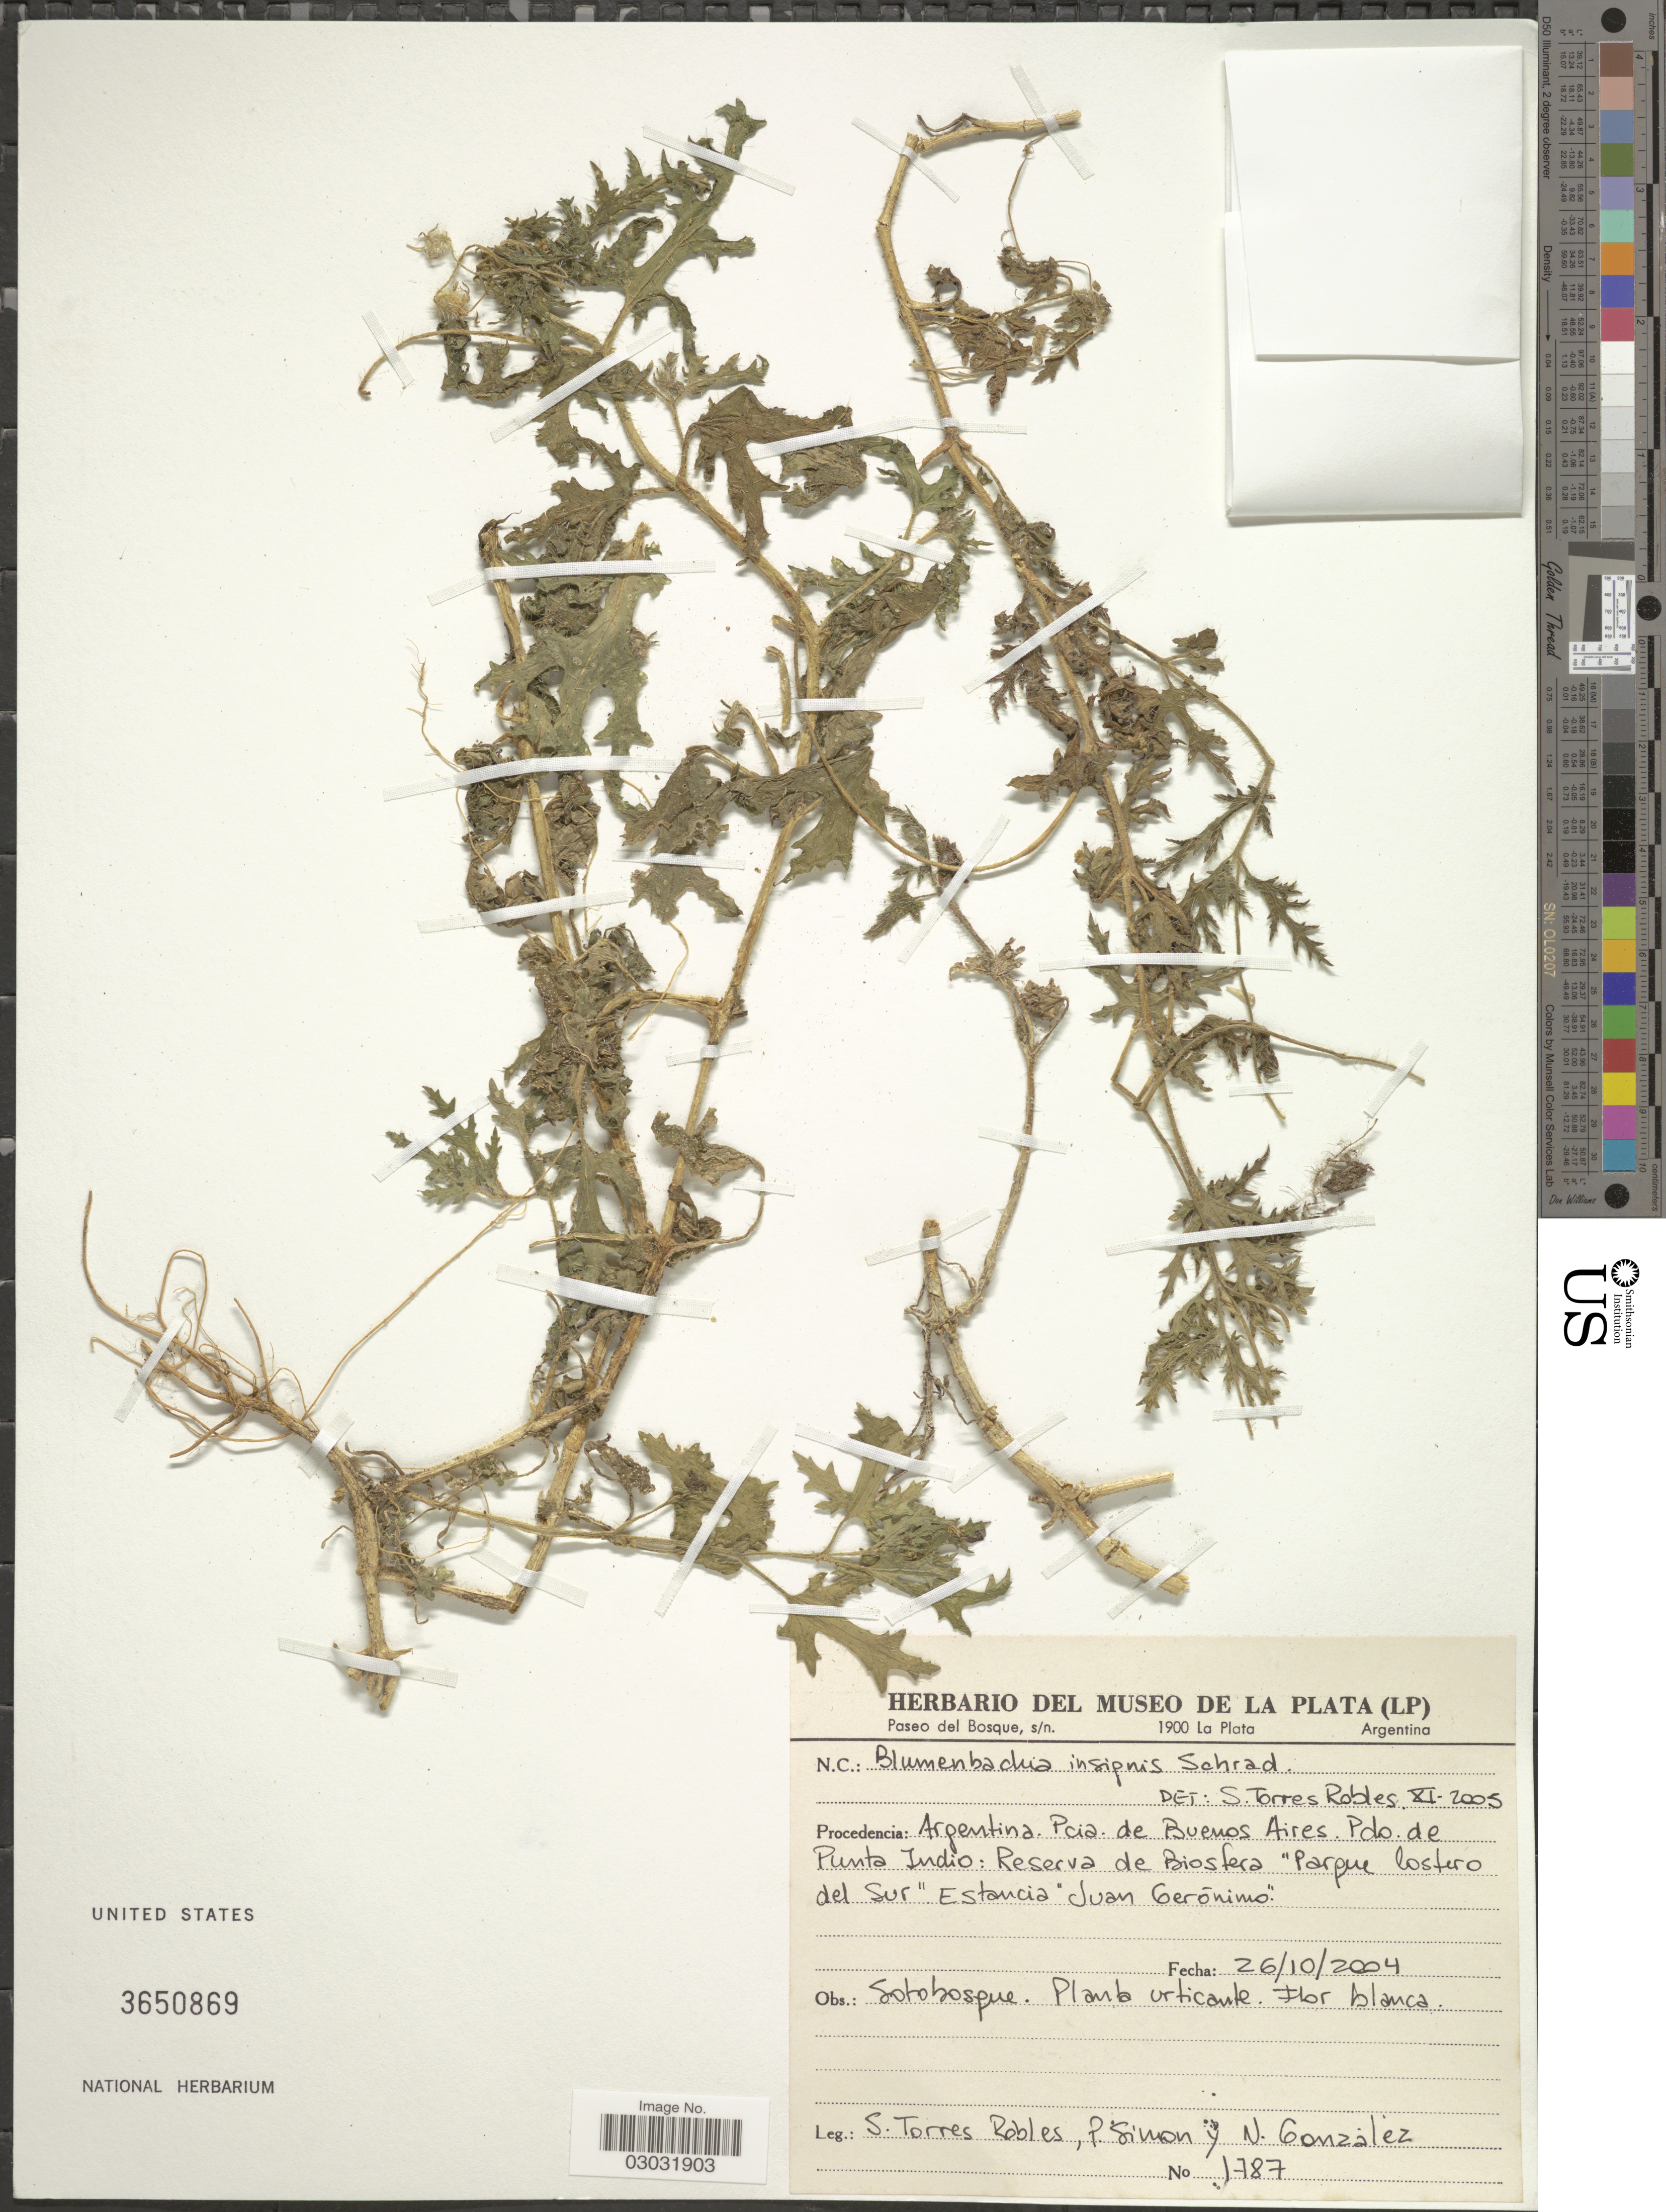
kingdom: Plantae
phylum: Tracheophyta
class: Magnoliopsida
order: Cornales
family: Loasaceae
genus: Blumenbachia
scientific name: Blumenbachia insignis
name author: Schrad.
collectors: S. Torres Robles, P. Simon & N. Gonzalez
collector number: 1787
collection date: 2004-10-26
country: Argentina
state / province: Buenos Aires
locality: Pdo. de Punta Indio: Reserva de Biosfera "Parque Costero del Sur" Estancia "Juan Gerónimo".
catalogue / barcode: US 3650869